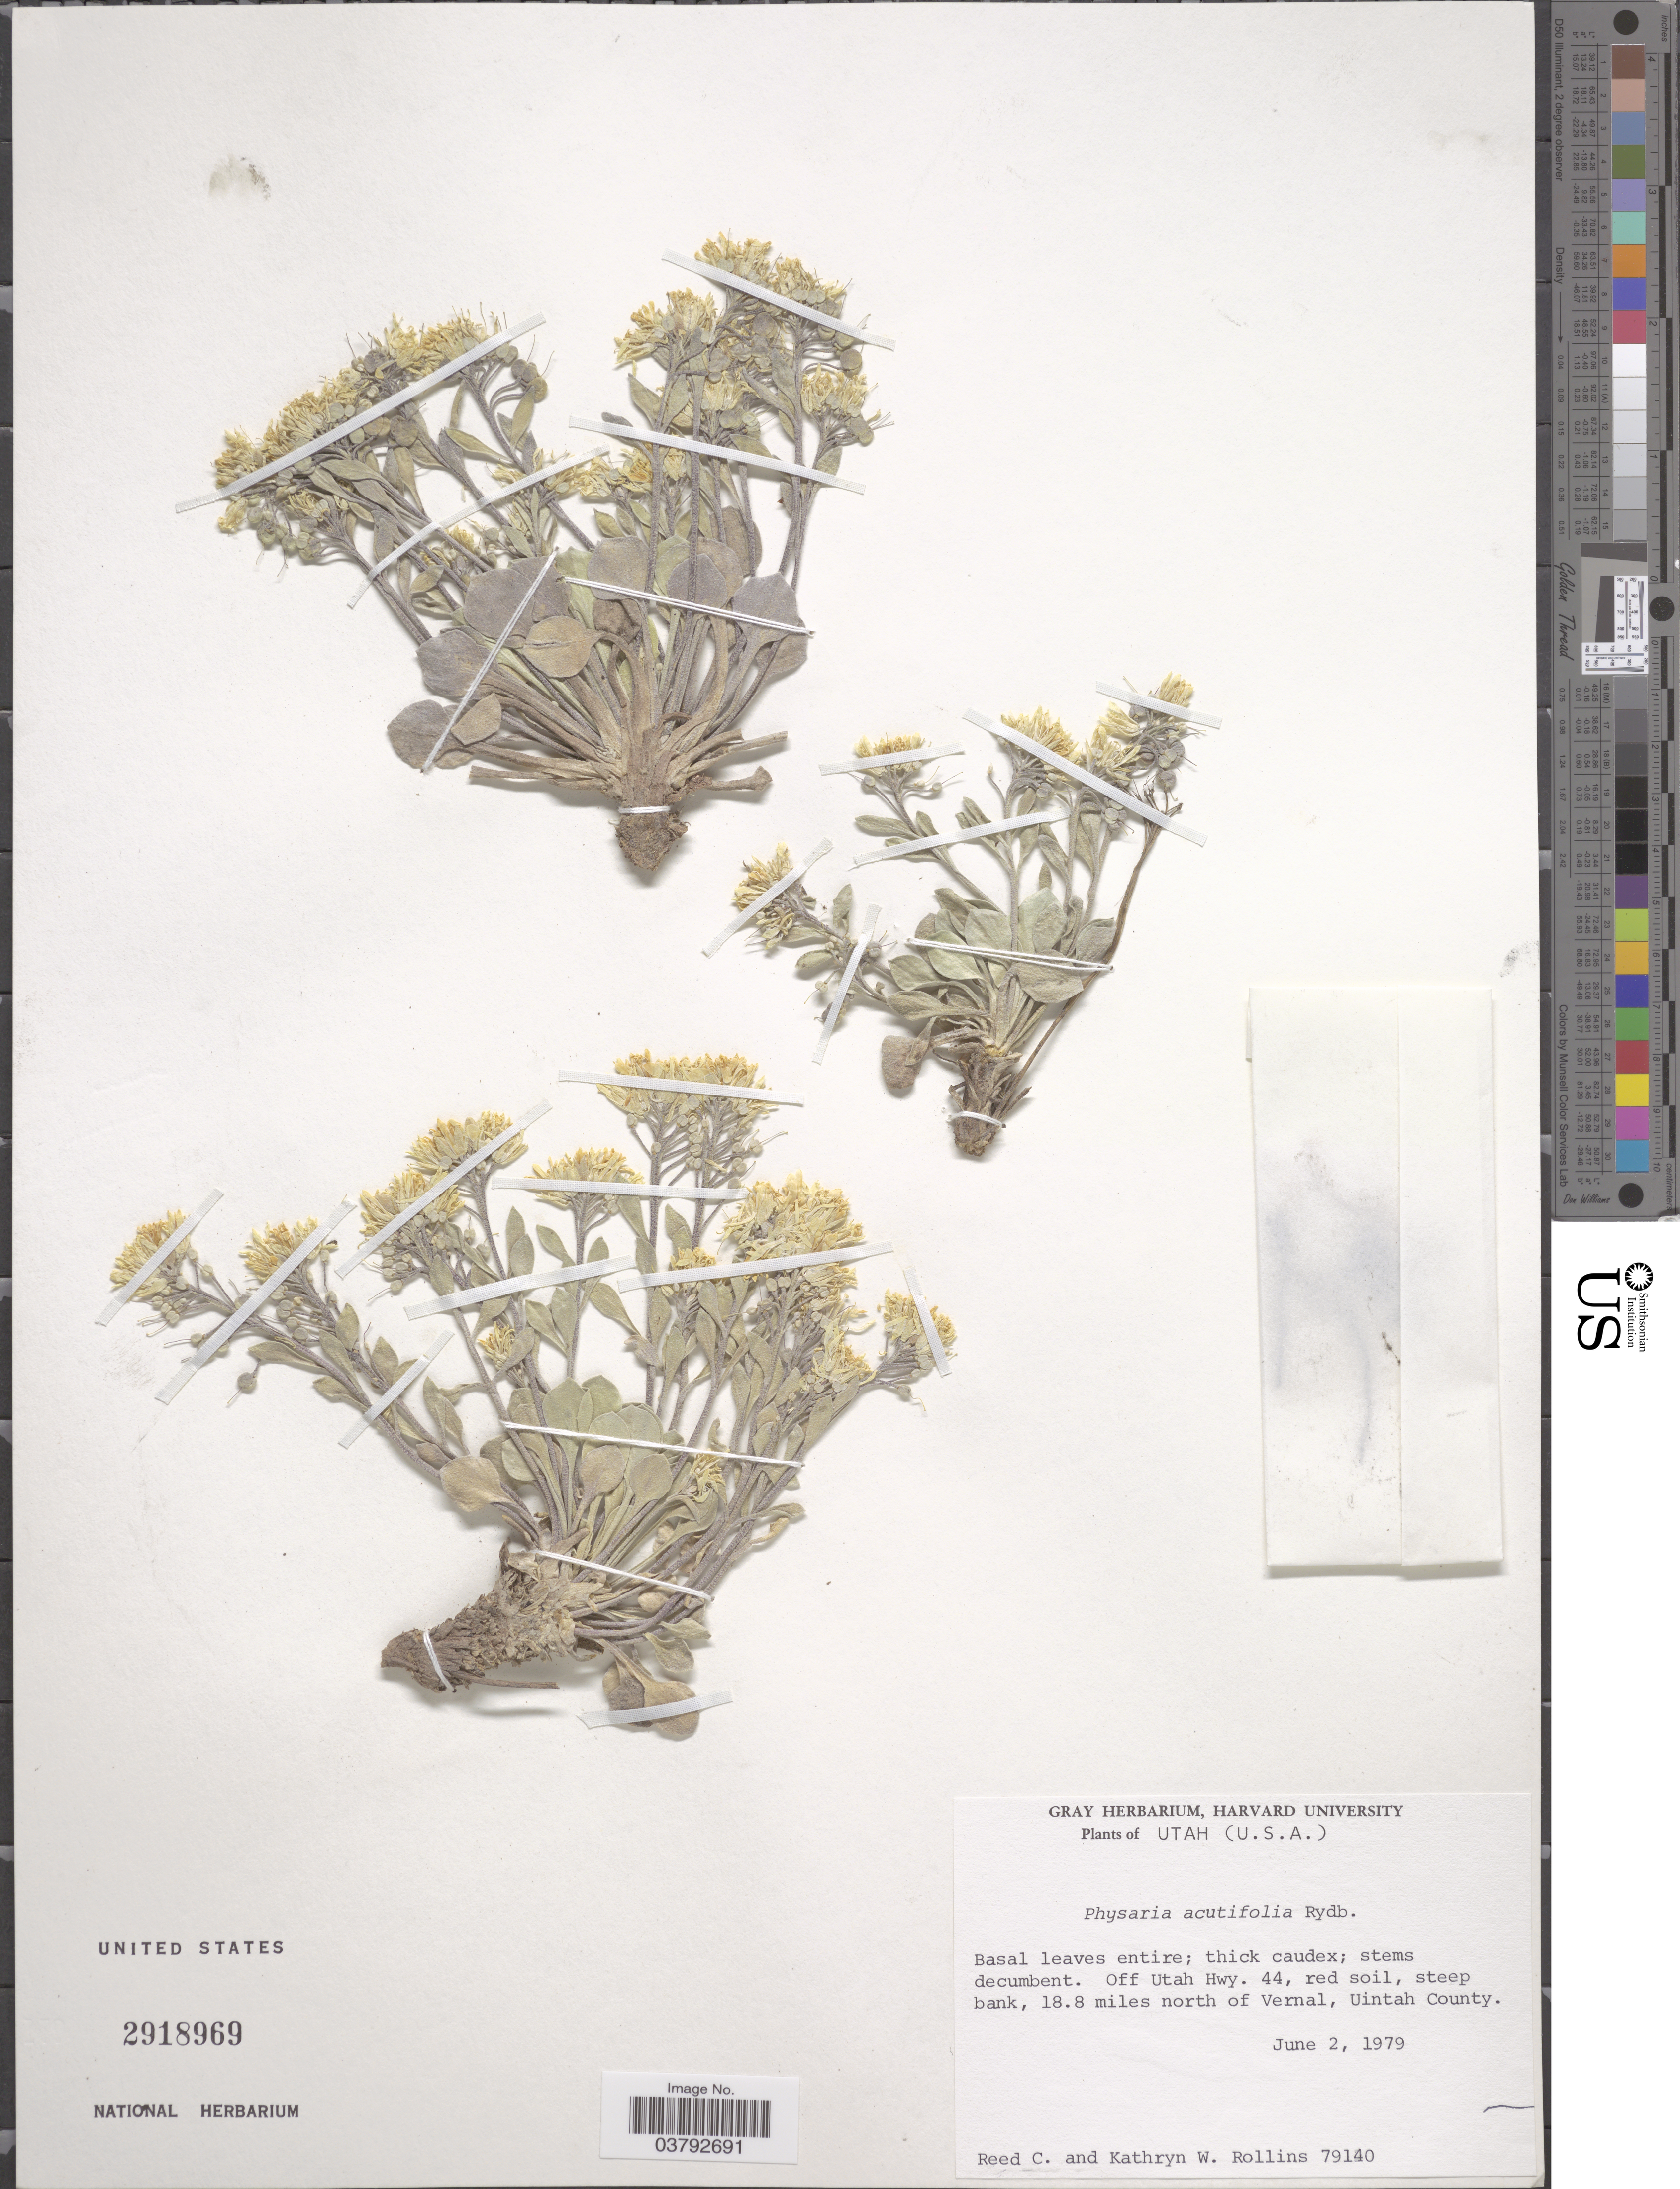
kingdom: Plantae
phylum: Tracheophyta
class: Magnoliopsida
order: Brassicales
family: Brassicaceae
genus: Physaria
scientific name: Physaria acutifolia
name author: Rydb.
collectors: R. C. Rollins & K. W. Rollins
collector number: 79140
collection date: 1979-06-02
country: United States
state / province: Utah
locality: Off Utah Hwy. 44, 18.8 miles north of Vernal, Uintah County.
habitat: steep bank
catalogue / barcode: US 2918969